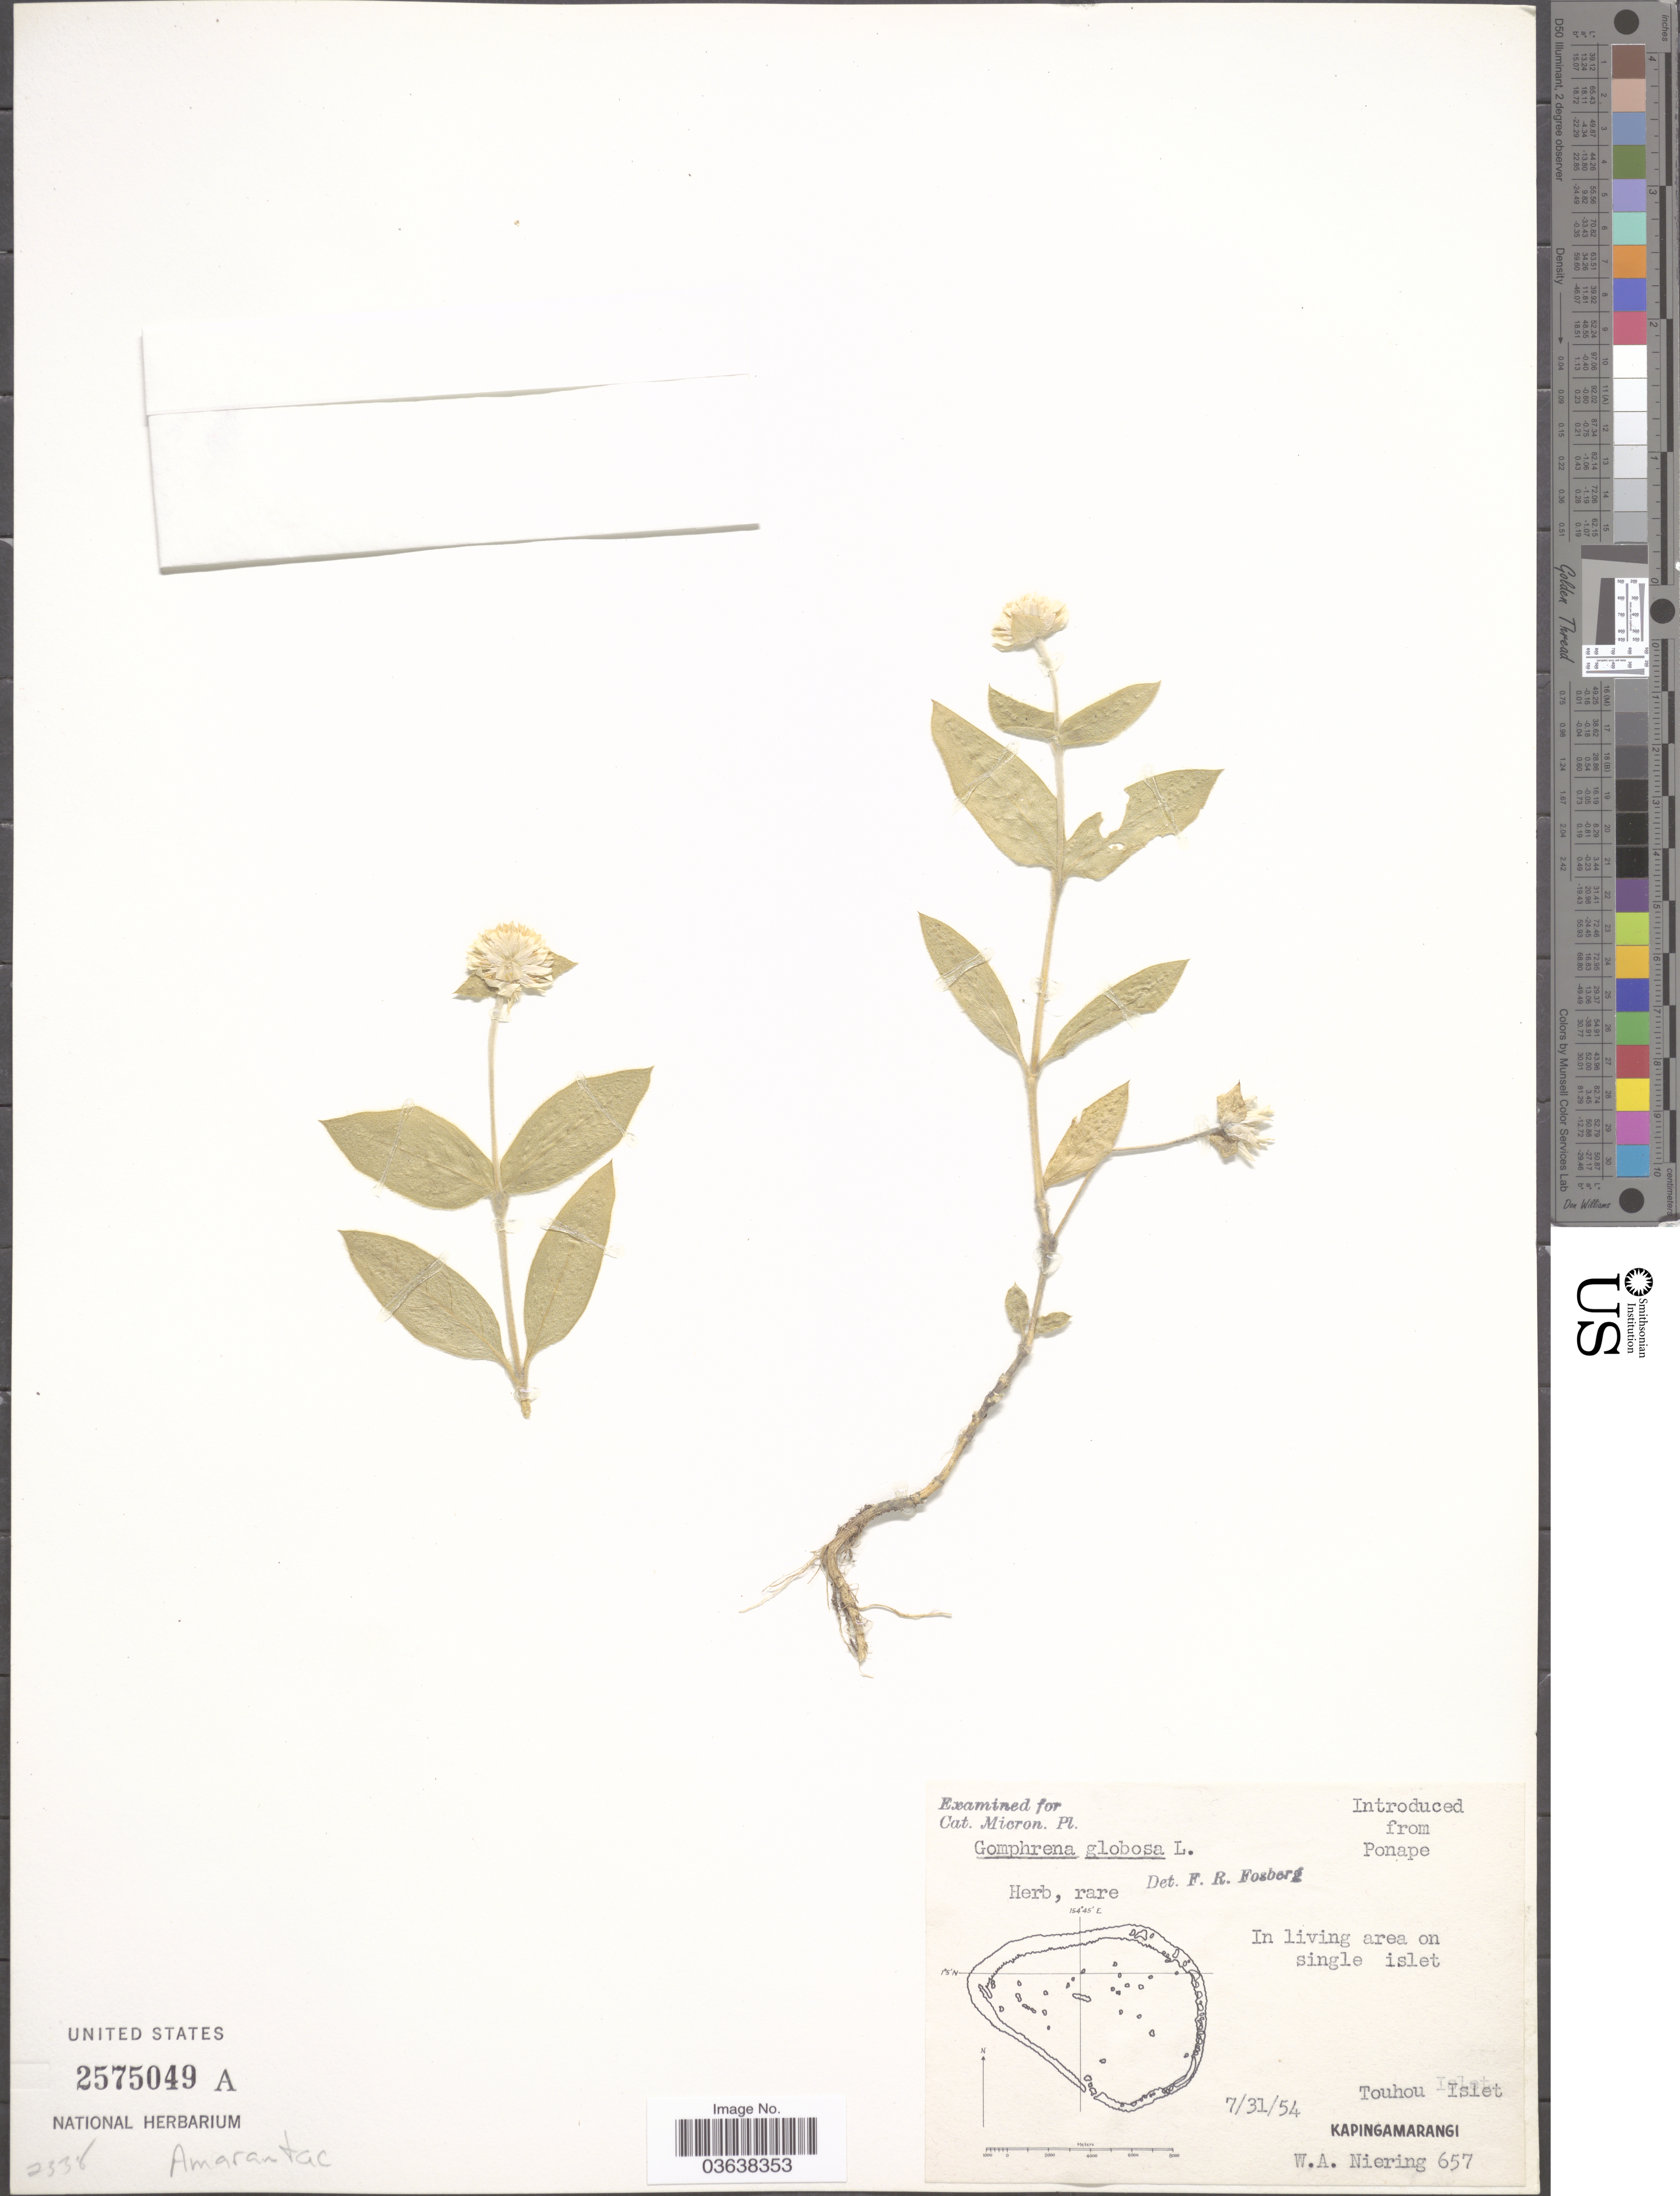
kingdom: Plantae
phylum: Tracheophyta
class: Magnoliopsida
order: Caryophyllales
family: Amaranthaceae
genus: Gomphrena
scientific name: Gomphrena globosa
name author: L.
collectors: W. Niering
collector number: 657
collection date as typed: Transcribed d/m/y: 31/7/54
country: Micronesia, Federated States of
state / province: Pohnpei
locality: Touhou Islet. Kapingamarangi.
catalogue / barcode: US 2575049A